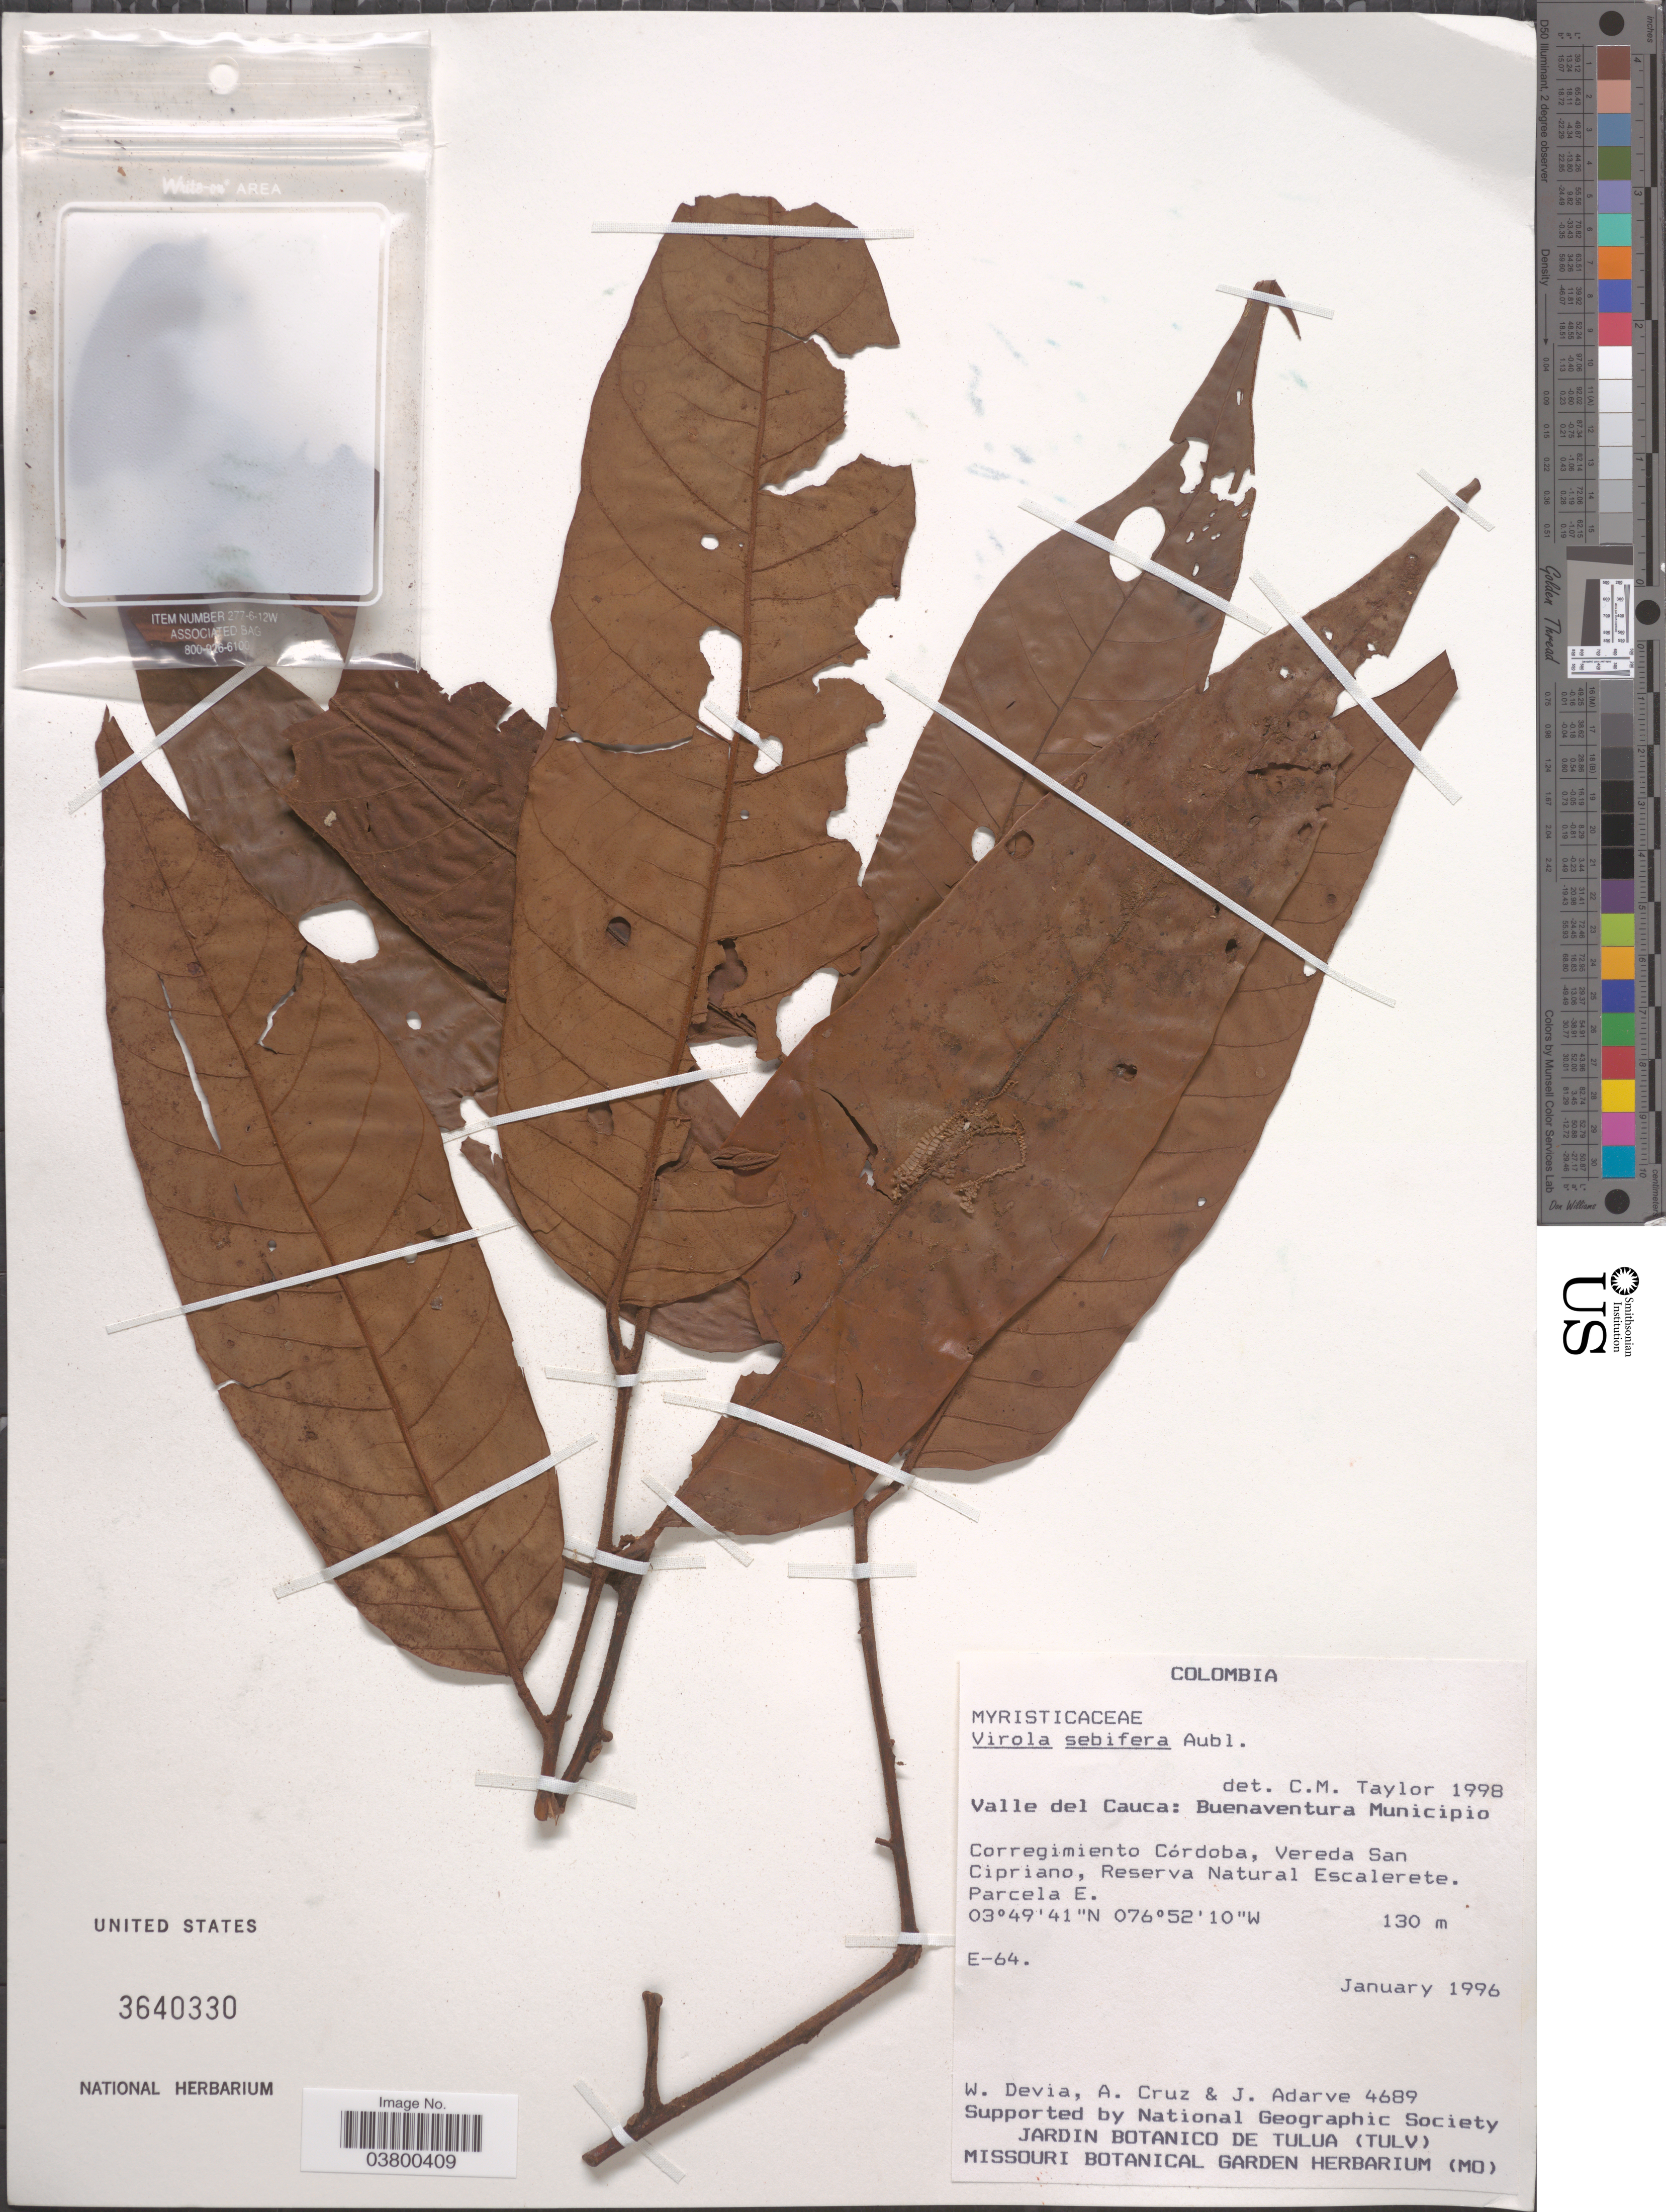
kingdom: Plantae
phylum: Tracheophyta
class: Magnoliopsida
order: Magnoliales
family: Myristicaceae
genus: Virola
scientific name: Virola sebifera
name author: Aubl.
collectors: W. Devia, A. Cruz & J. B. Adarve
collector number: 4689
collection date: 1996-01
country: Colombia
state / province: Valle del Cauca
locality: Buenaventura Municipio. Corregimiento Córdoba, Vereda San Cipriano, Reserva Natural Escalerete. Parcela E.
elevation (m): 130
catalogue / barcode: US 3640330